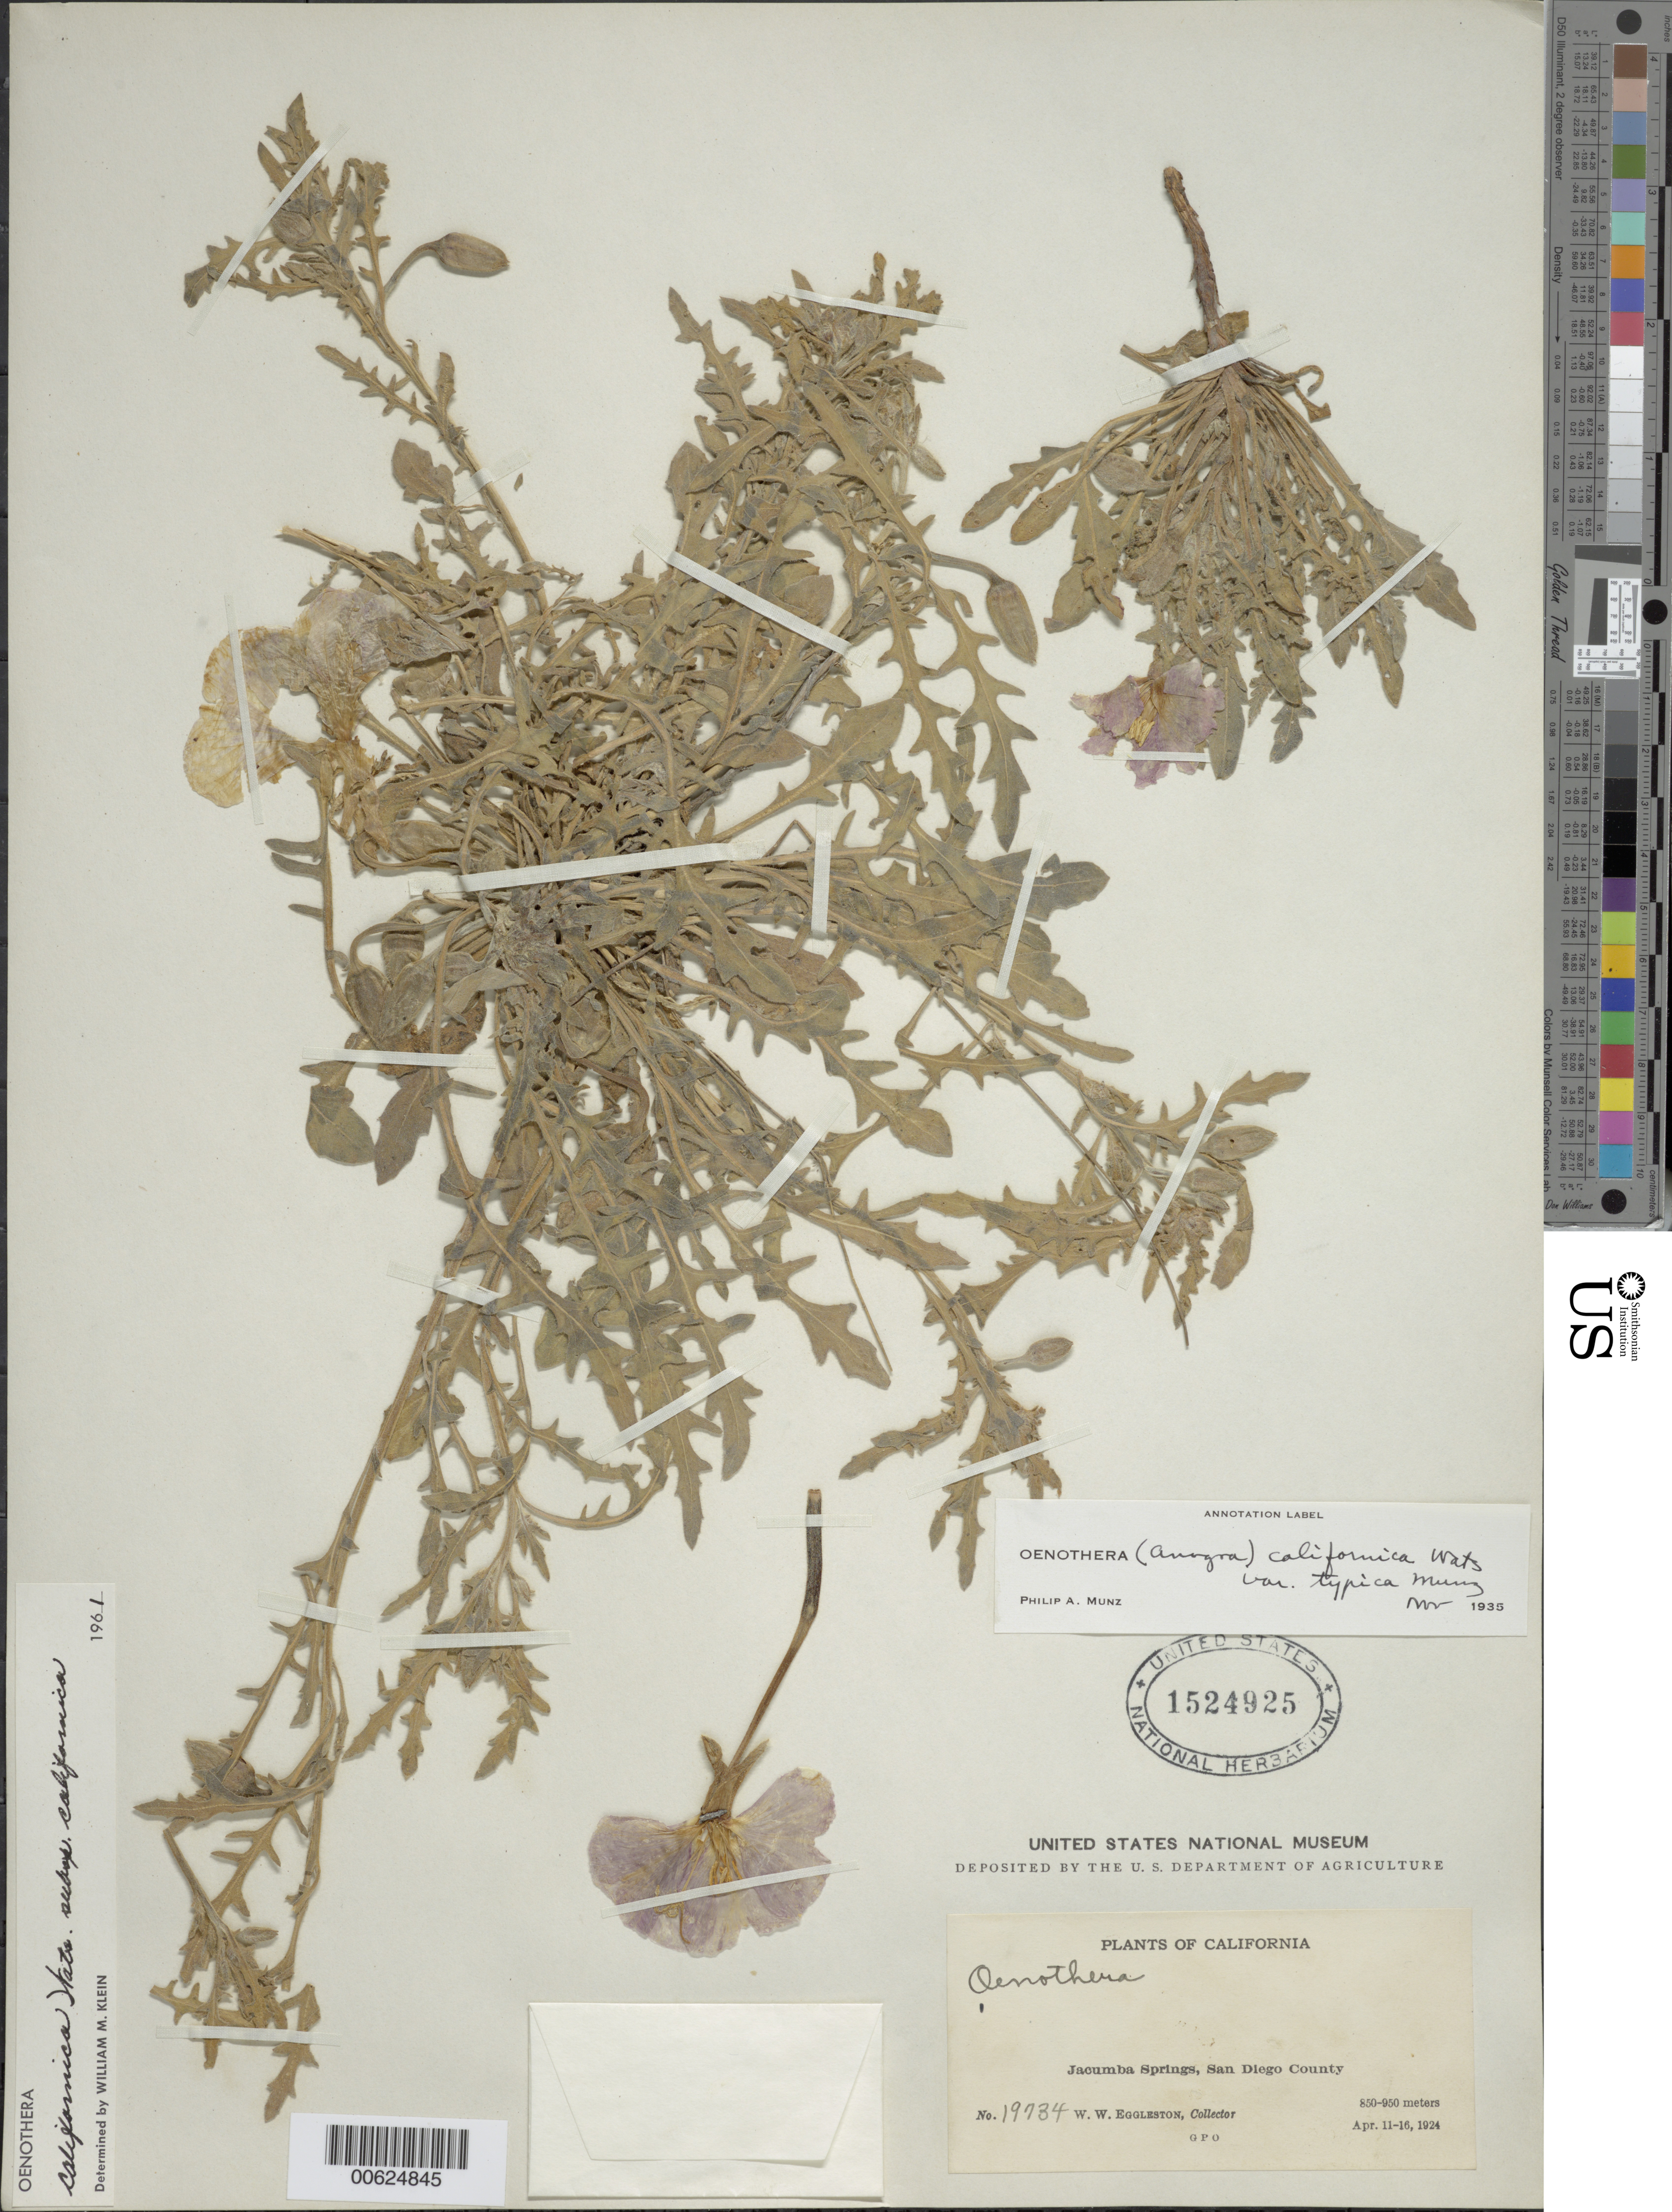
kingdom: Plantae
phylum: Tracheophyta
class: Magnoliopsida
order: Myrtales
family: Onagraceae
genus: Oenothera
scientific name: Oenothera avita subsp. californica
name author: (S. Watson) W.L. Wagner & Gandhi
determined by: Wagner, W. L., (BOT), Smithsonian Institution - National Museum of Natural History (UNITED STATES)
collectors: W. W. Eggleston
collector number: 19734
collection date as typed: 11 Apr 1924 to 16 Apr 1924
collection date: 1924-04-11/1924-04-16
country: United States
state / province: California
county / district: San Diego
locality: Jacumba Springs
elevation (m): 850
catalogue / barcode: US 1524925